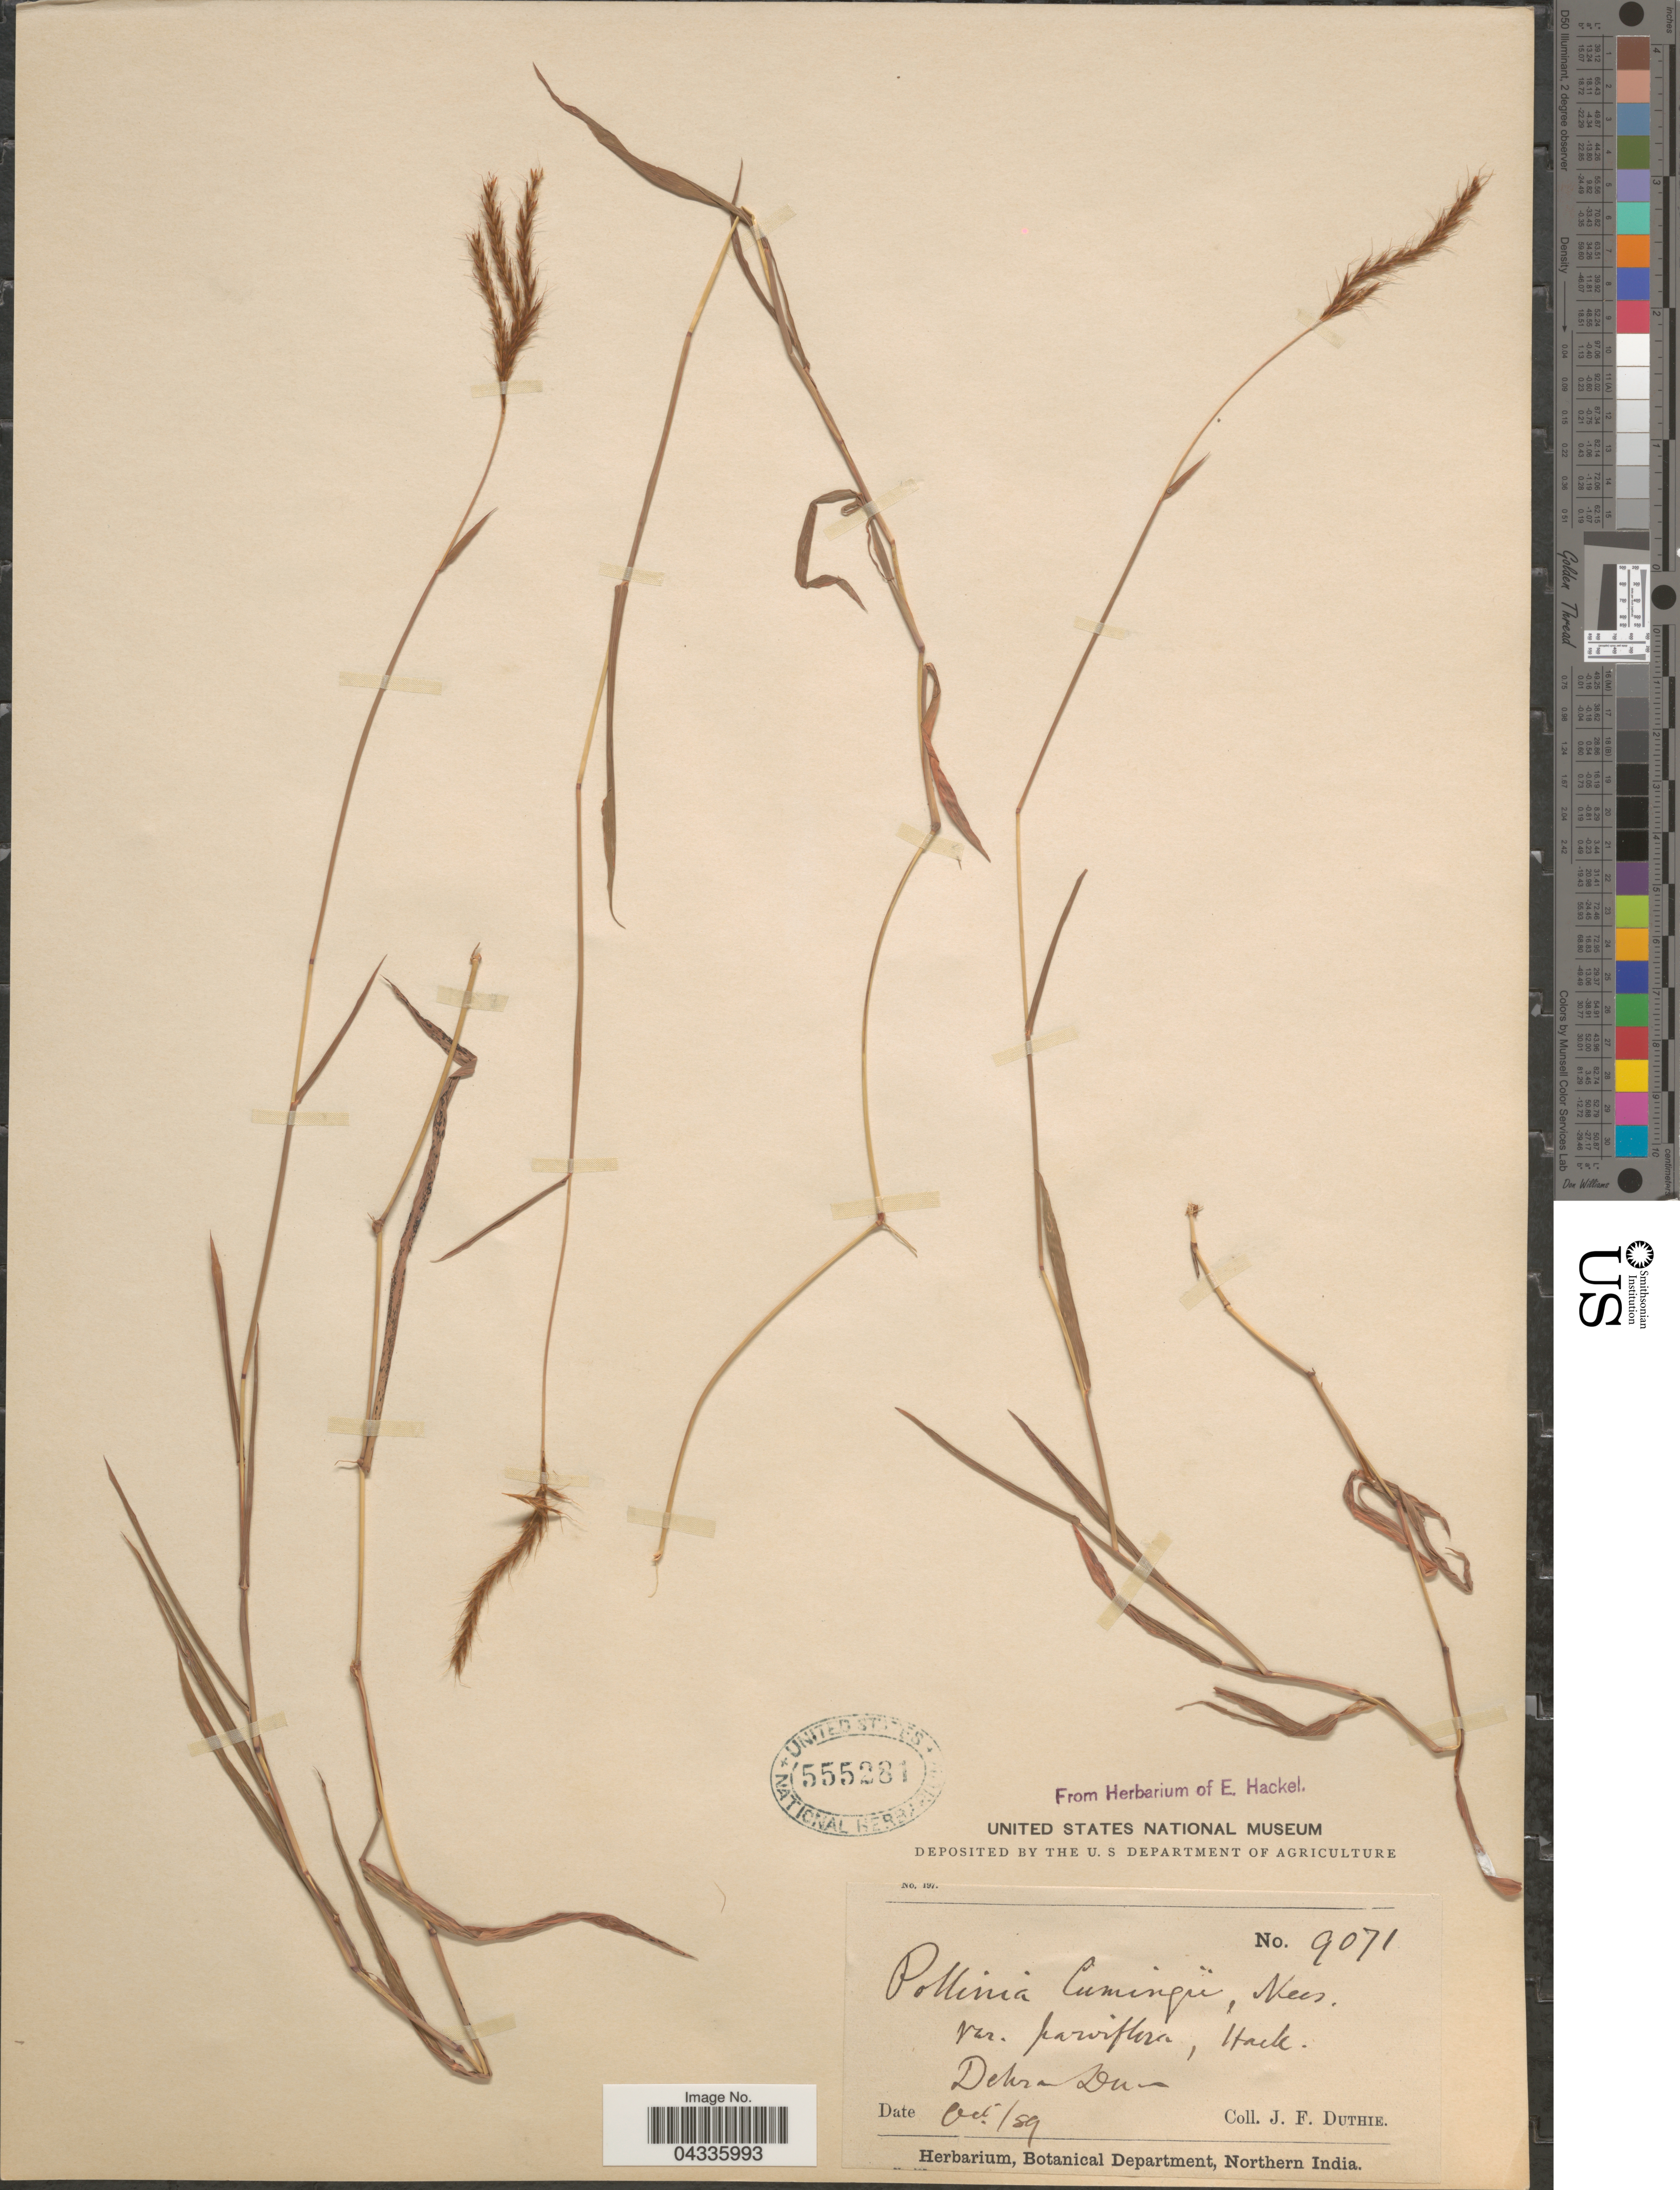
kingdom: Plantae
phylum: Tracheophyta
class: Liliopsida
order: Poales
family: Poaceae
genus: Eulalia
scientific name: Eulalia leschenaultiana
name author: (Decne.) Ohwi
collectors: J. F. Duthie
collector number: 9071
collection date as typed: Transcribed d/m/y: /10/89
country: India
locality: Dehra Dun.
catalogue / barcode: US 555281